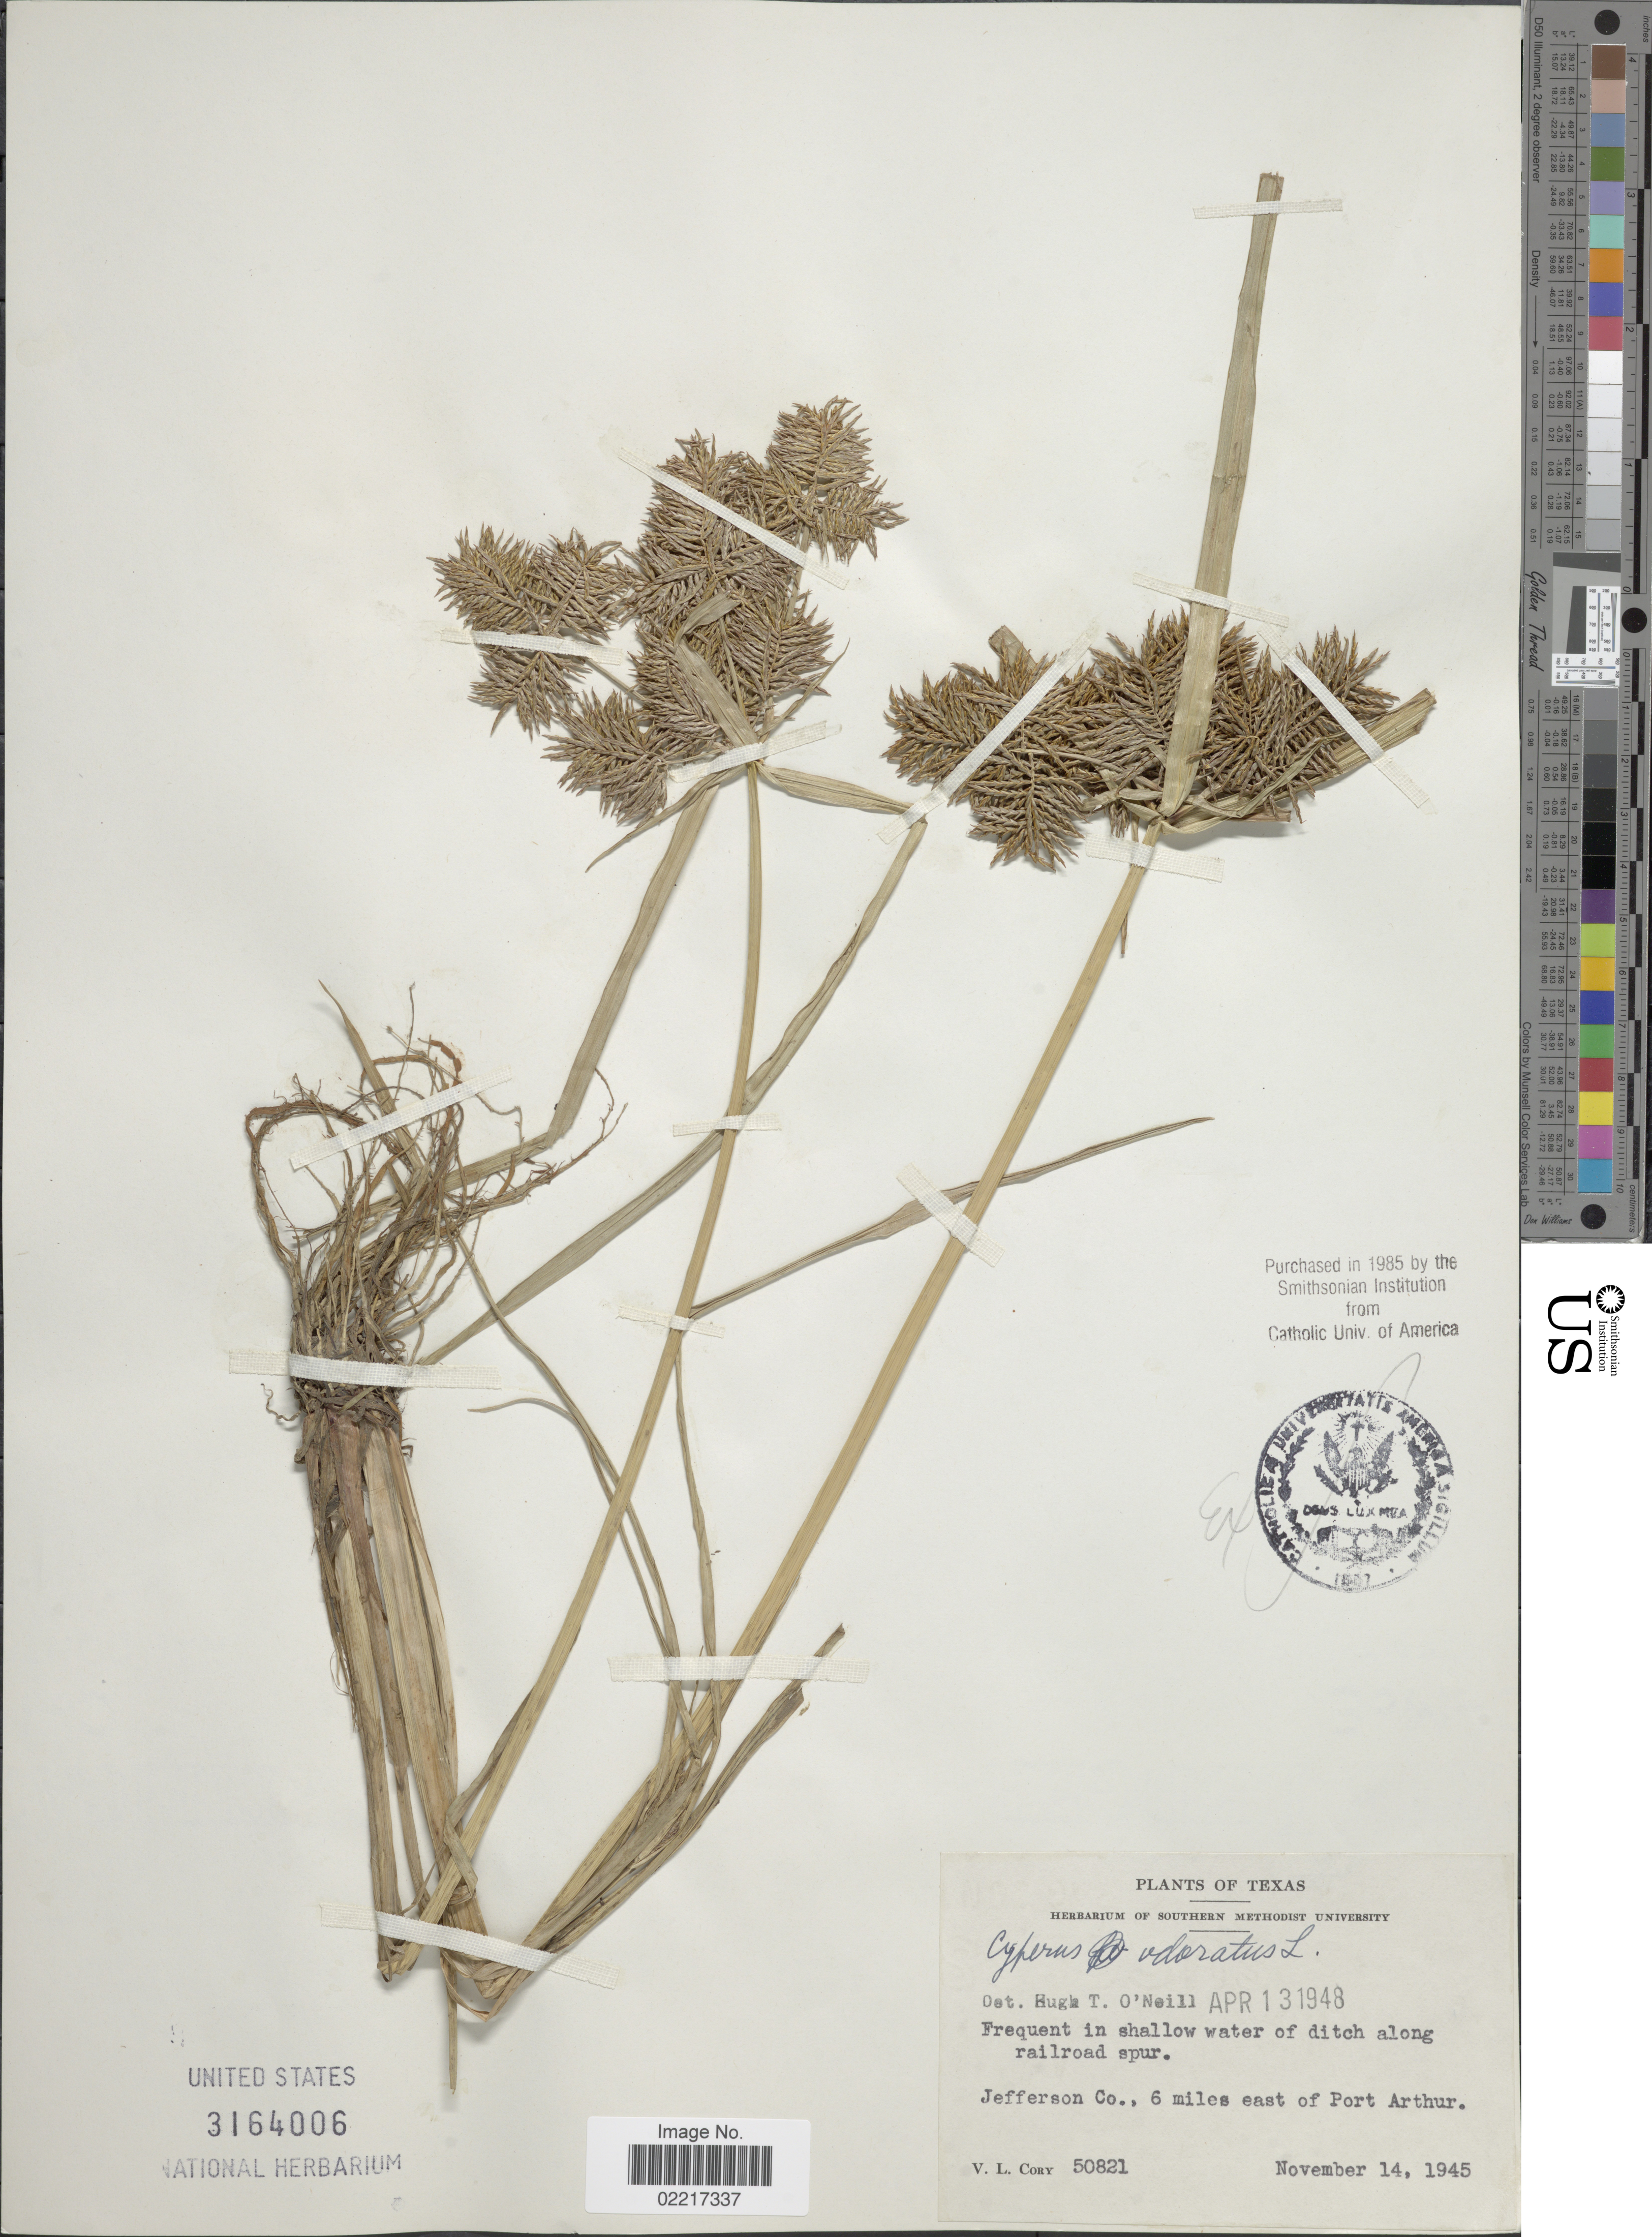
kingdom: Plantae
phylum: Tracheophyta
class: Liliopsida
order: Poales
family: Cyperaceae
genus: Cyperus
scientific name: Cyperus odoratus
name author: L.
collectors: V. Cory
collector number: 50821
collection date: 1945-11-14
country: United States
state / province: Texas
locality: Jefferson Co., 6 miles east of Port Arthur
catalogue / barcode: US 3164006